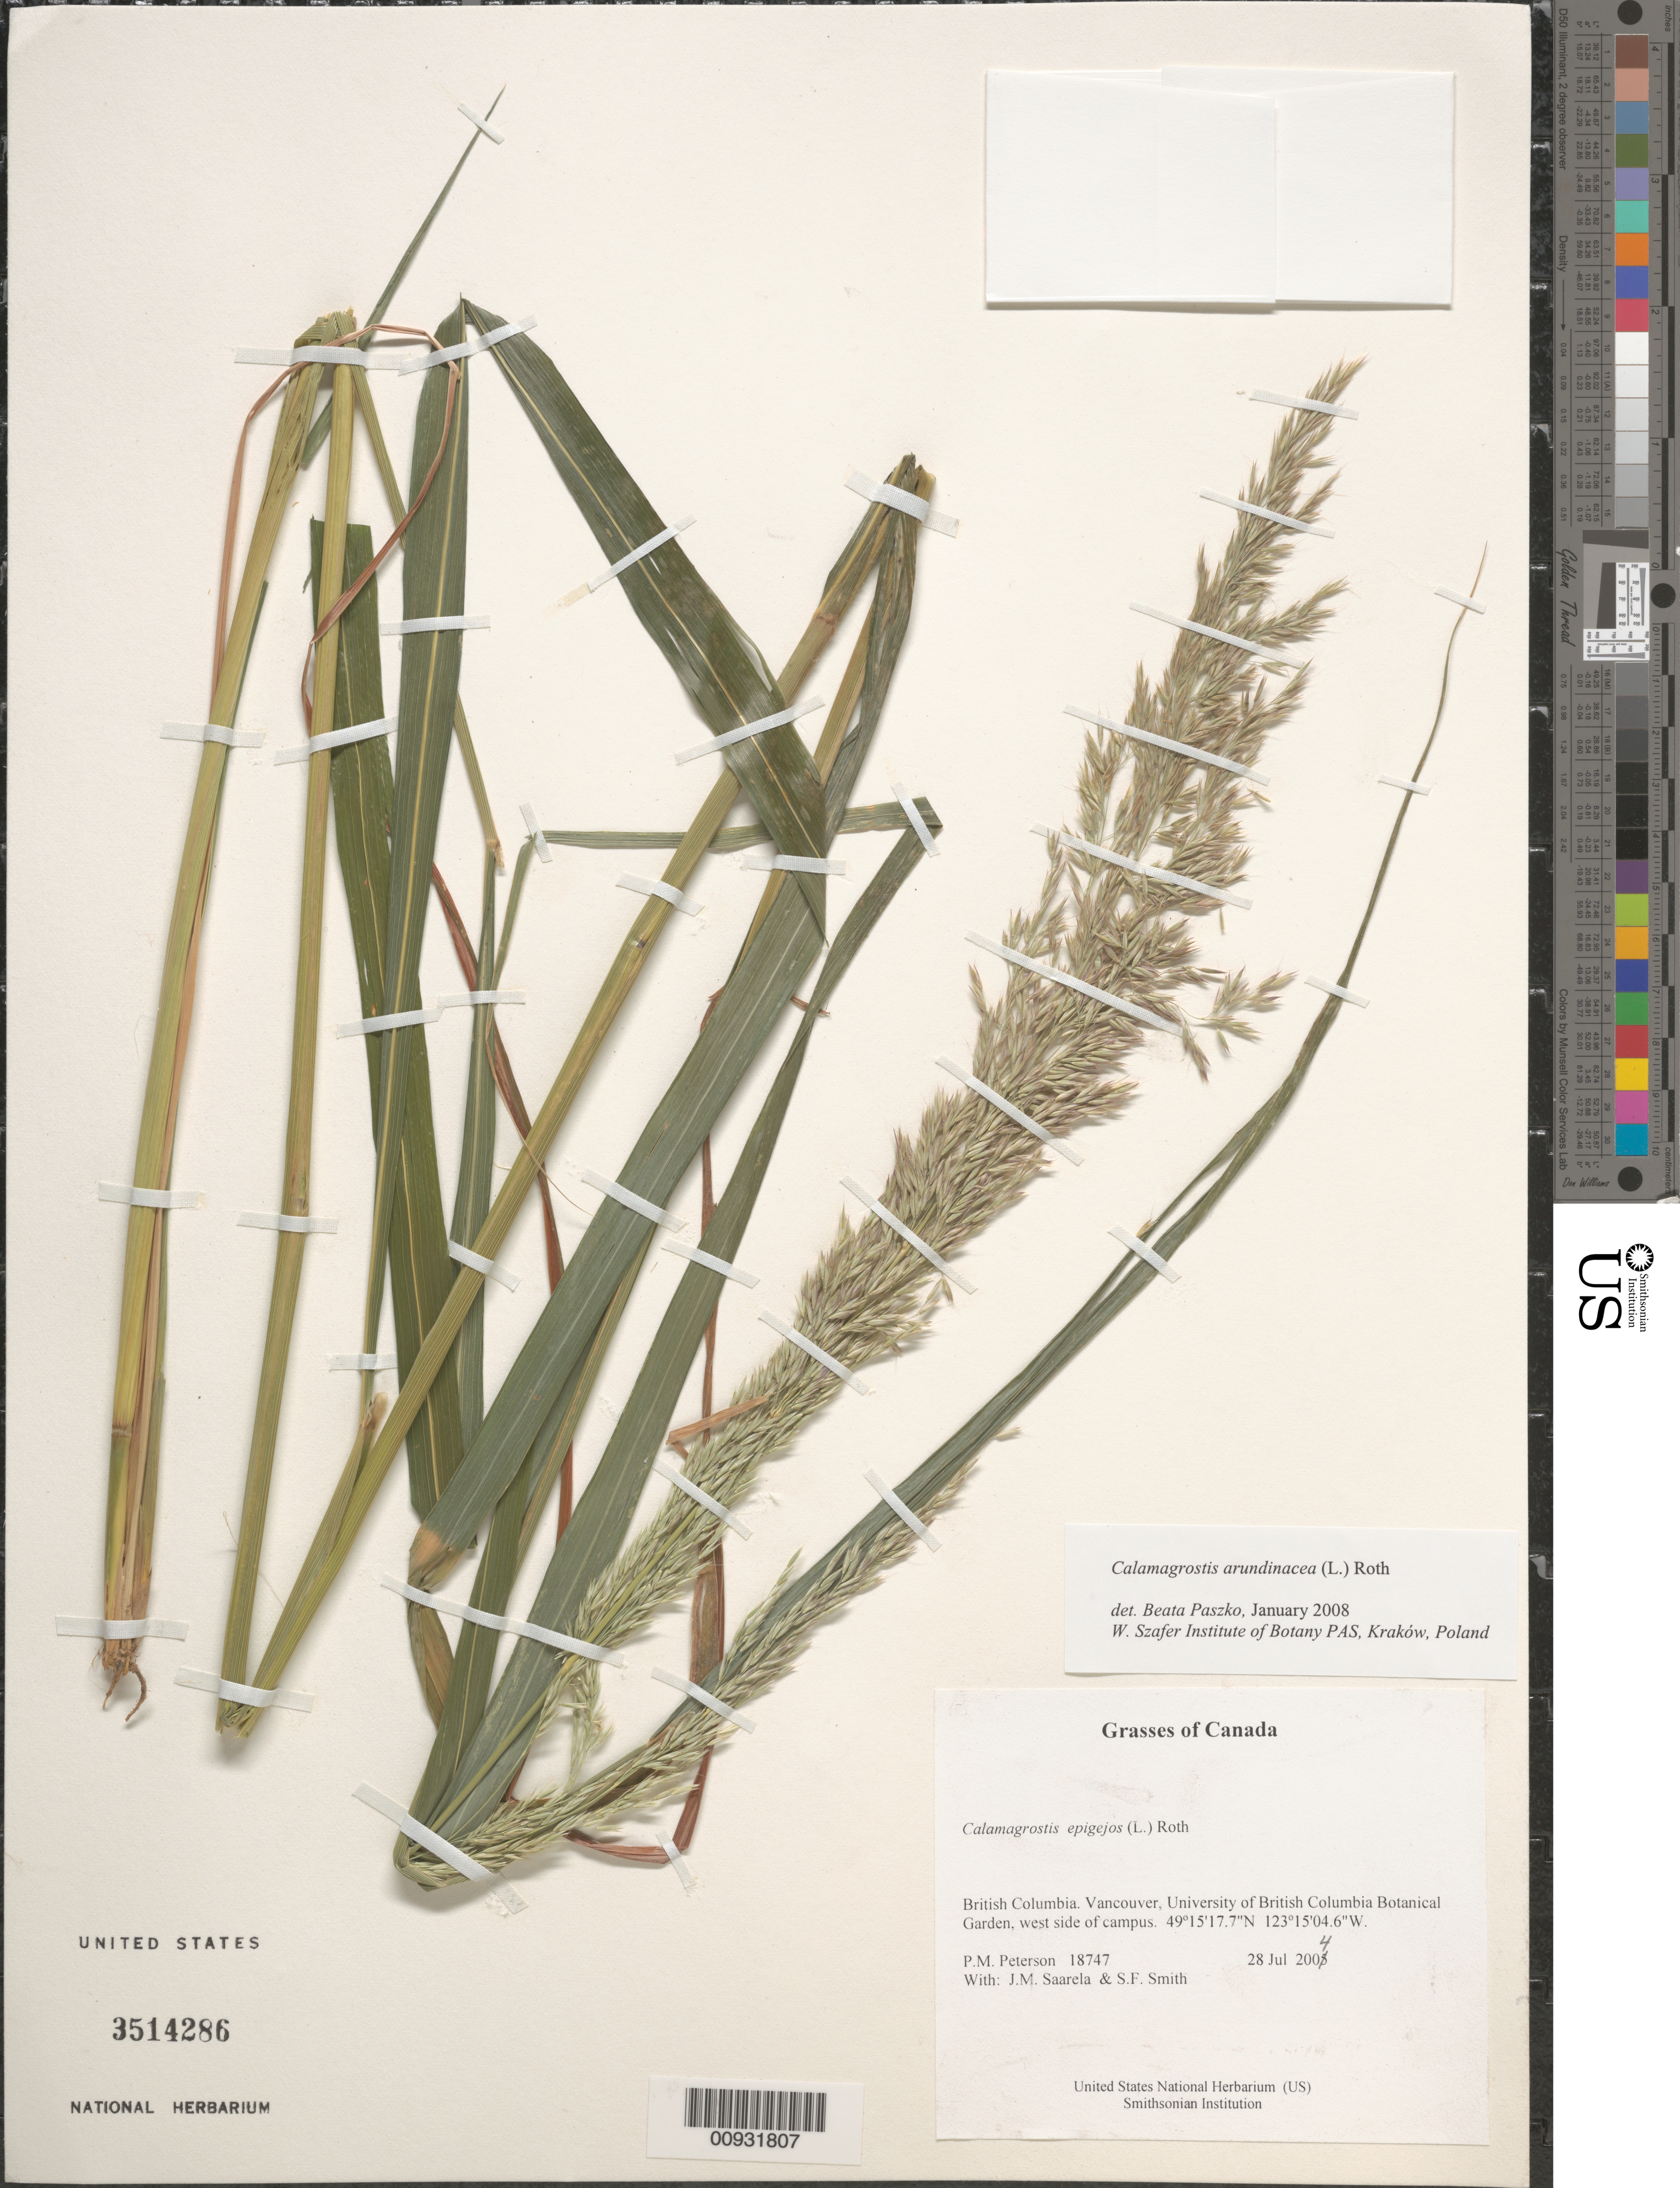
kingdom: Plantae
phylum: Tracheophyta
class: Liliopsida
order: Poales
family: Poaceae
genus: Calamagrostis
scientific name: Calamagrostis acutiflora 'Carl Forster'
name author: (Schrad.) DC.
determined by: Soreng, Robert J., Research Associate (BOT), Smithsonian Institution - National Museum of Natural History (UNITED STATES)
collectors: P. M. Peterson, J. Saarela & S.F. Smith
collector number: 18747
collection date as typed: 28 Jul 2004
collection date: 2004-07-28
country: Canada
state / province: British Columbia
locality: Vancouver, University of British Columbia Botanical Garden, west side of campus.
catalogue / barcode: US 3514286